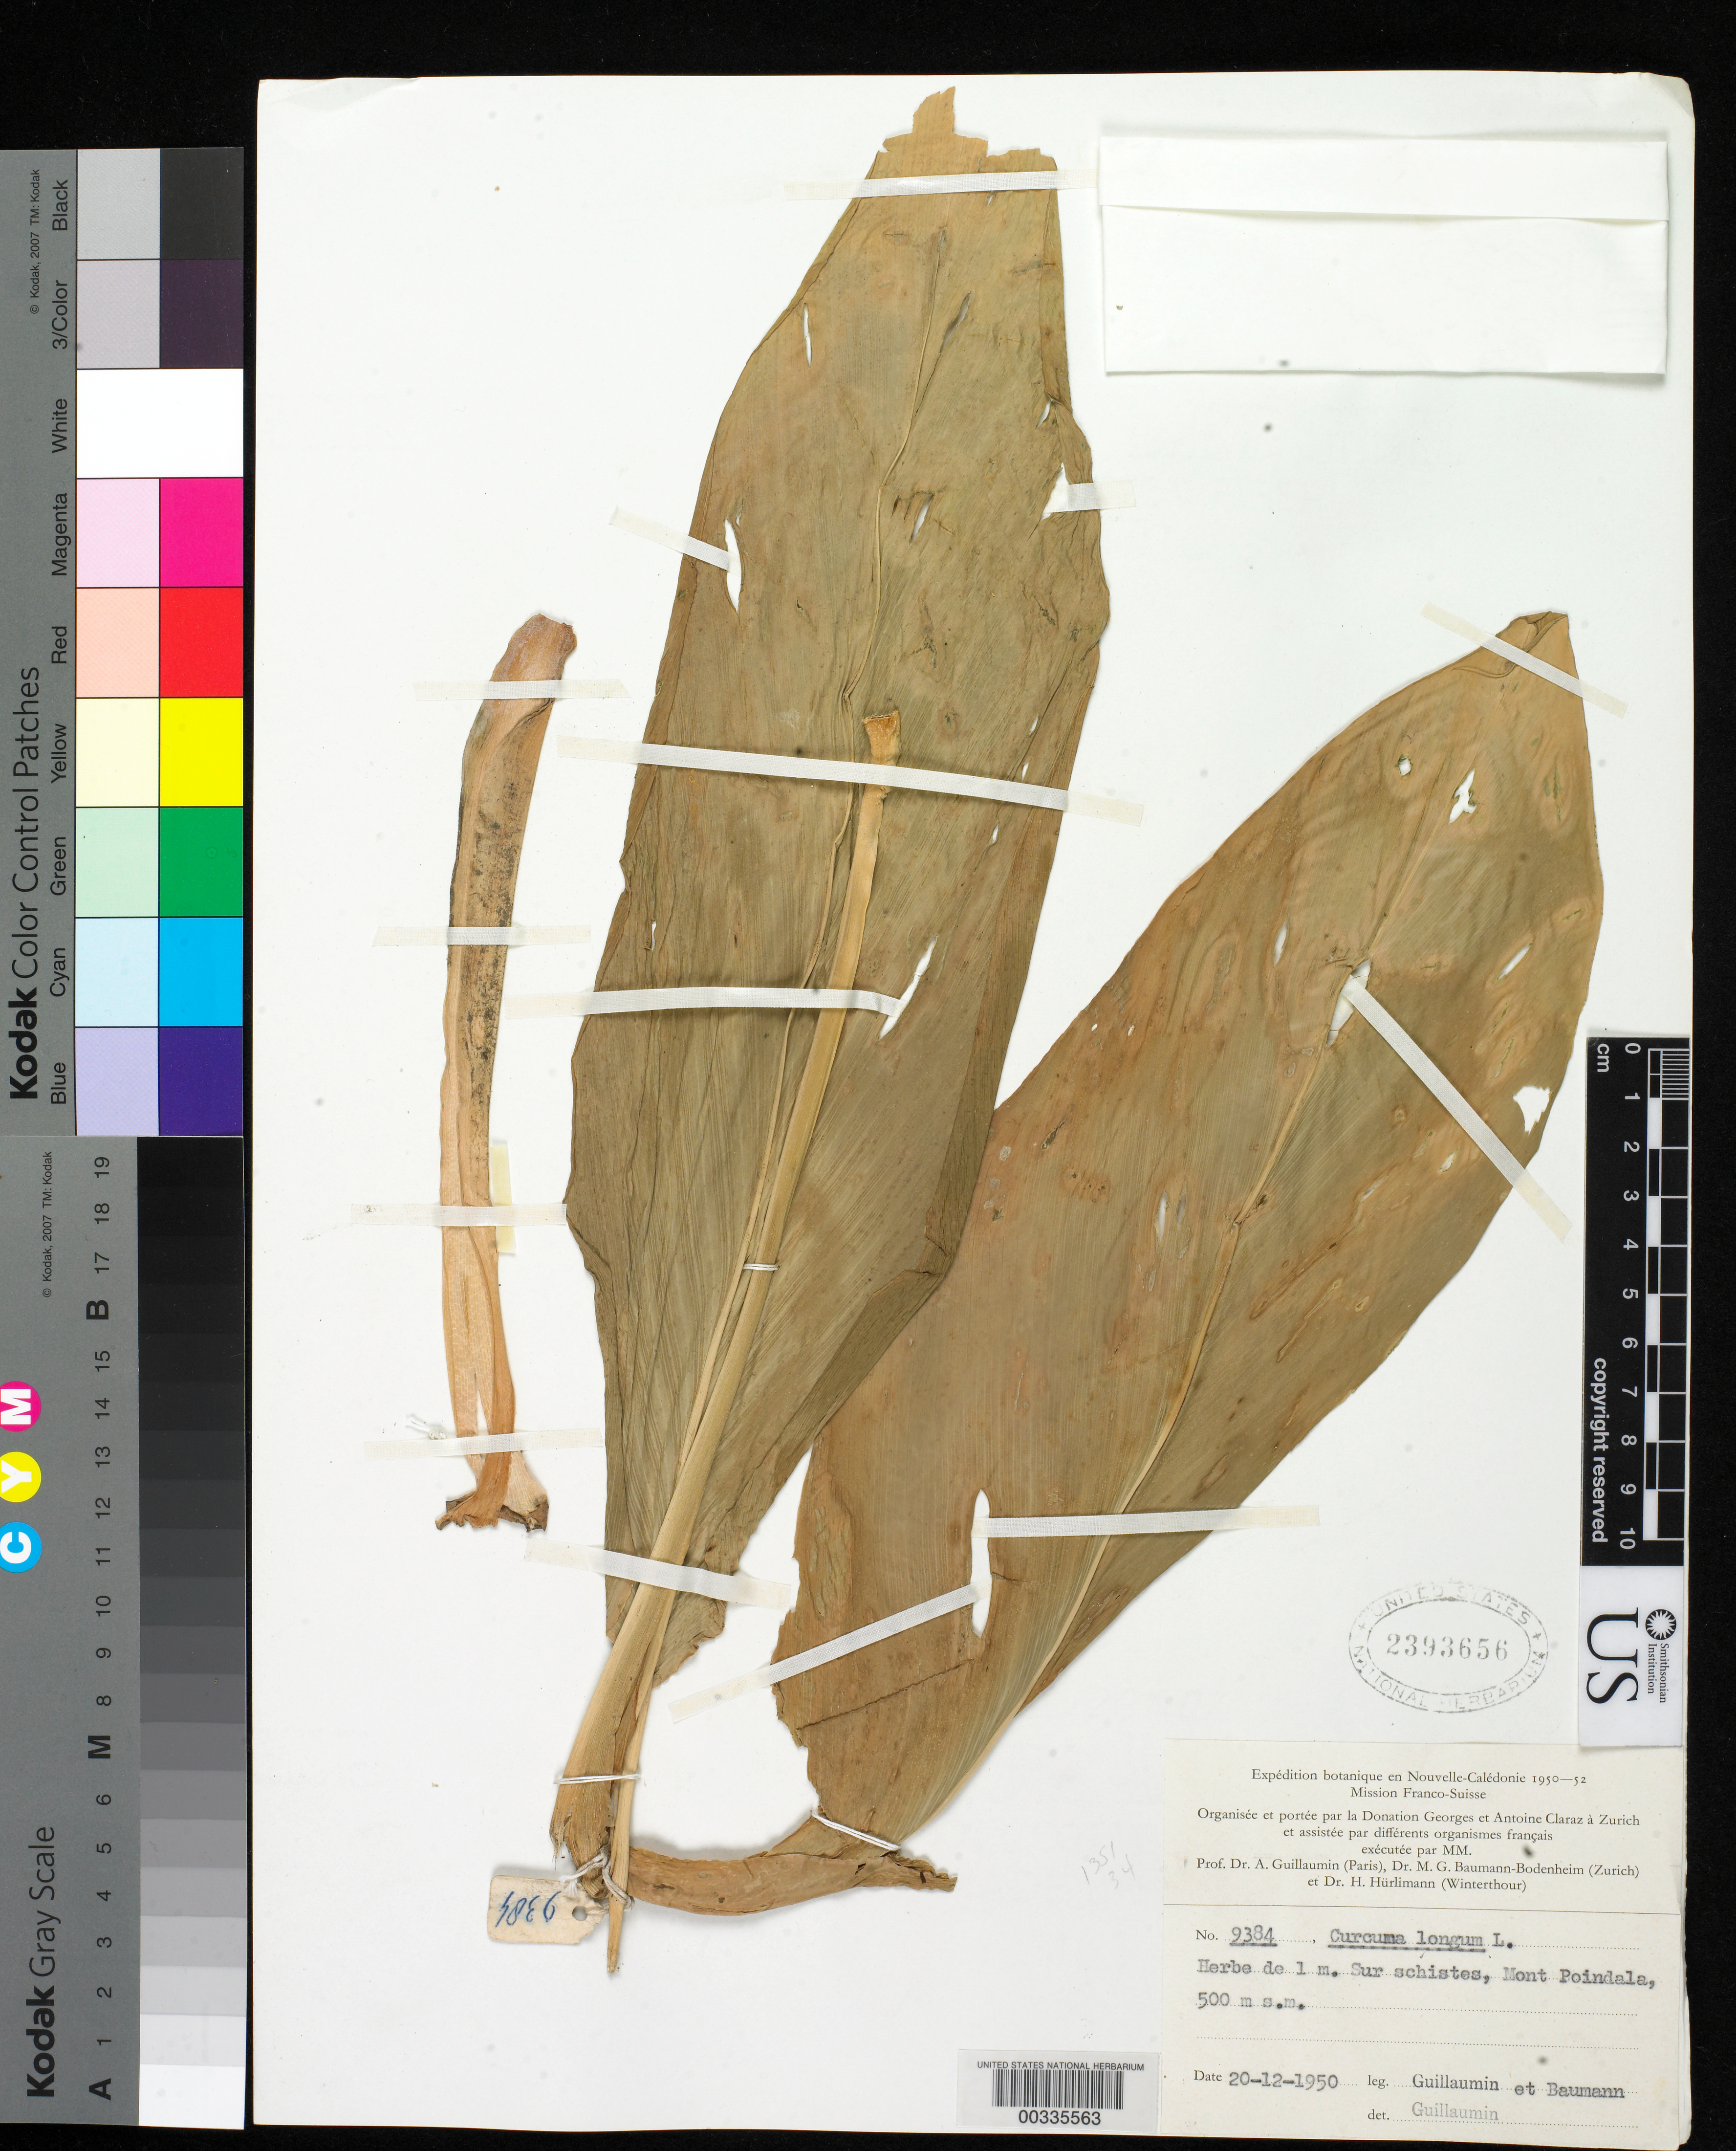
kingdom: Plantae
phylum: Tracheophyta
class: Liliopsida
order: Zingiberales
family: Zingiberaceae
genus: Curcuma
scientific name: Curcuma longa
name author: L.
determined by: Guillaumin, André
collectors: A. Guillaumin & M. G. Baumann-Bodenheim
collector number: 9384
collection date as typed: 20 Dec 1950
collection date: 1950-12-20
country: New Caledonia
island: New Caledonia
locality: Mont poindala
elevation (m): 500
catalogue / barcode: US 2393656